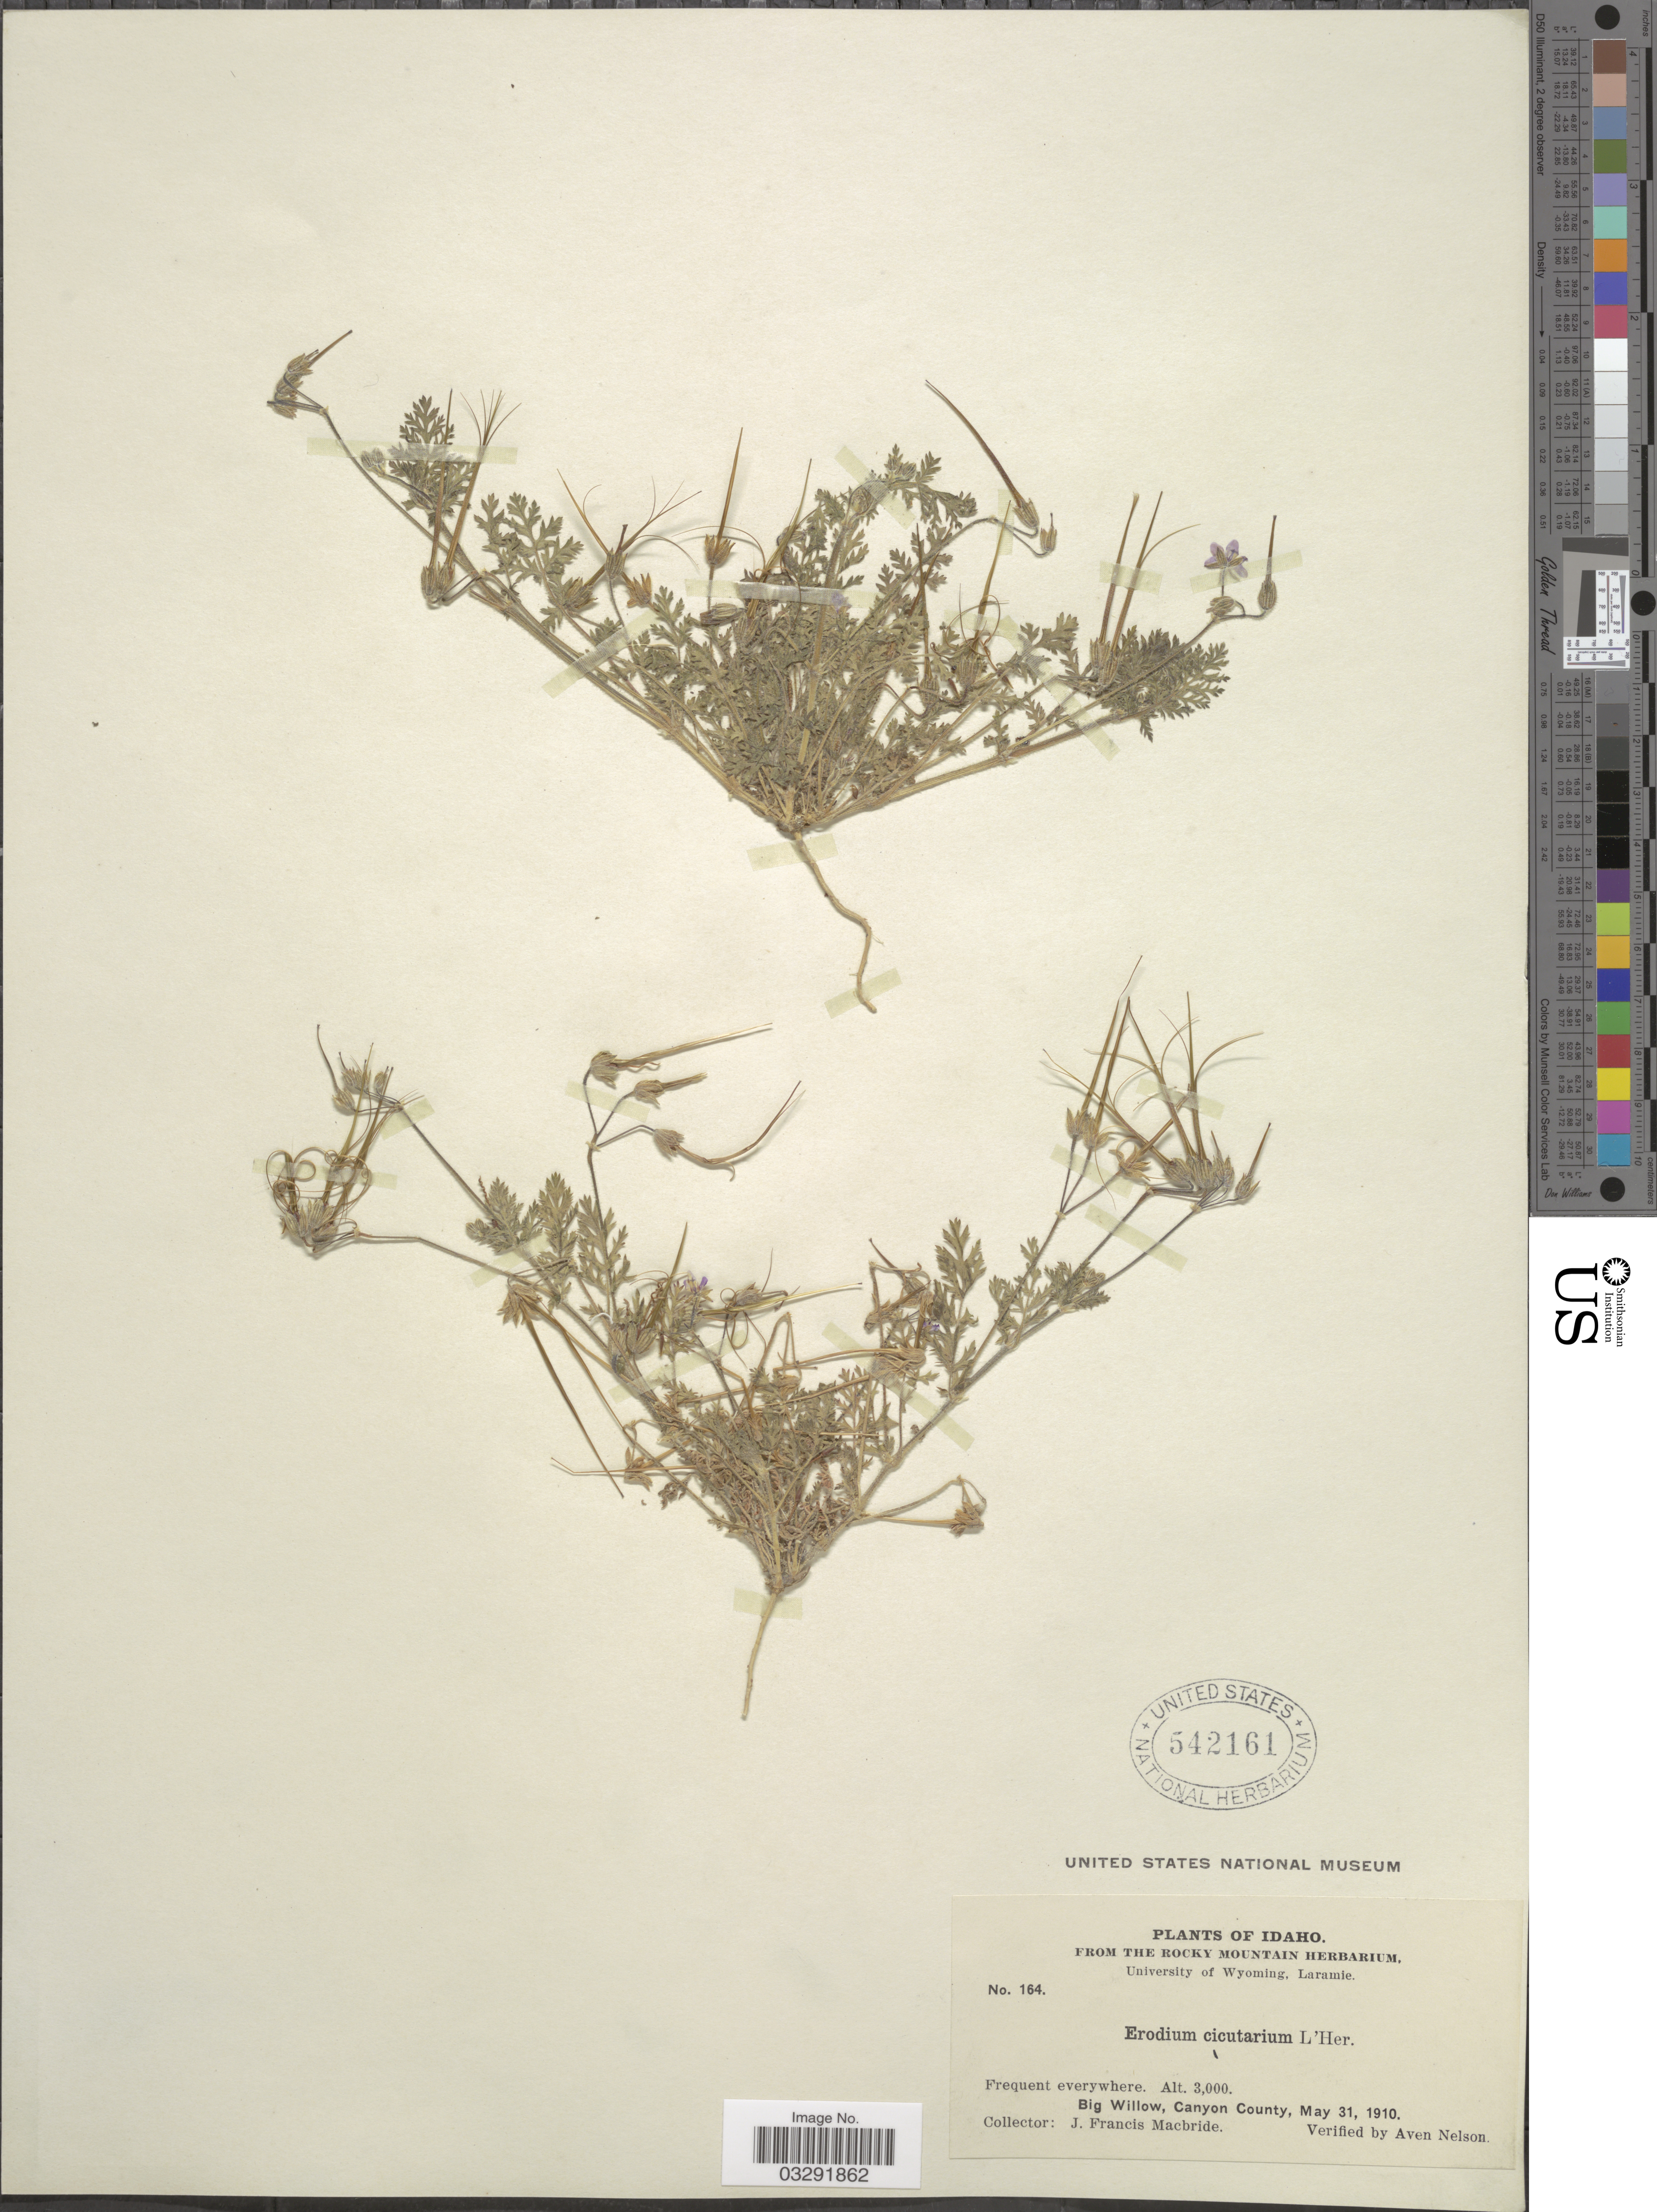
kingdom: Plantae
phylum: Tracheophyta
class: Magnoliopsida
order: Geraniales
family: Geraniaceae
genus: Erodium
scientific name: Erodium cicutarium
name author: (L.) L'Hér.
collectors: J. F. Macbride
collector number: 164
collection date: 1910-05-31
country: United States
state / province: Idaho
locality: Big Willow, Canyon County.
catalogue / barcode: US 542161